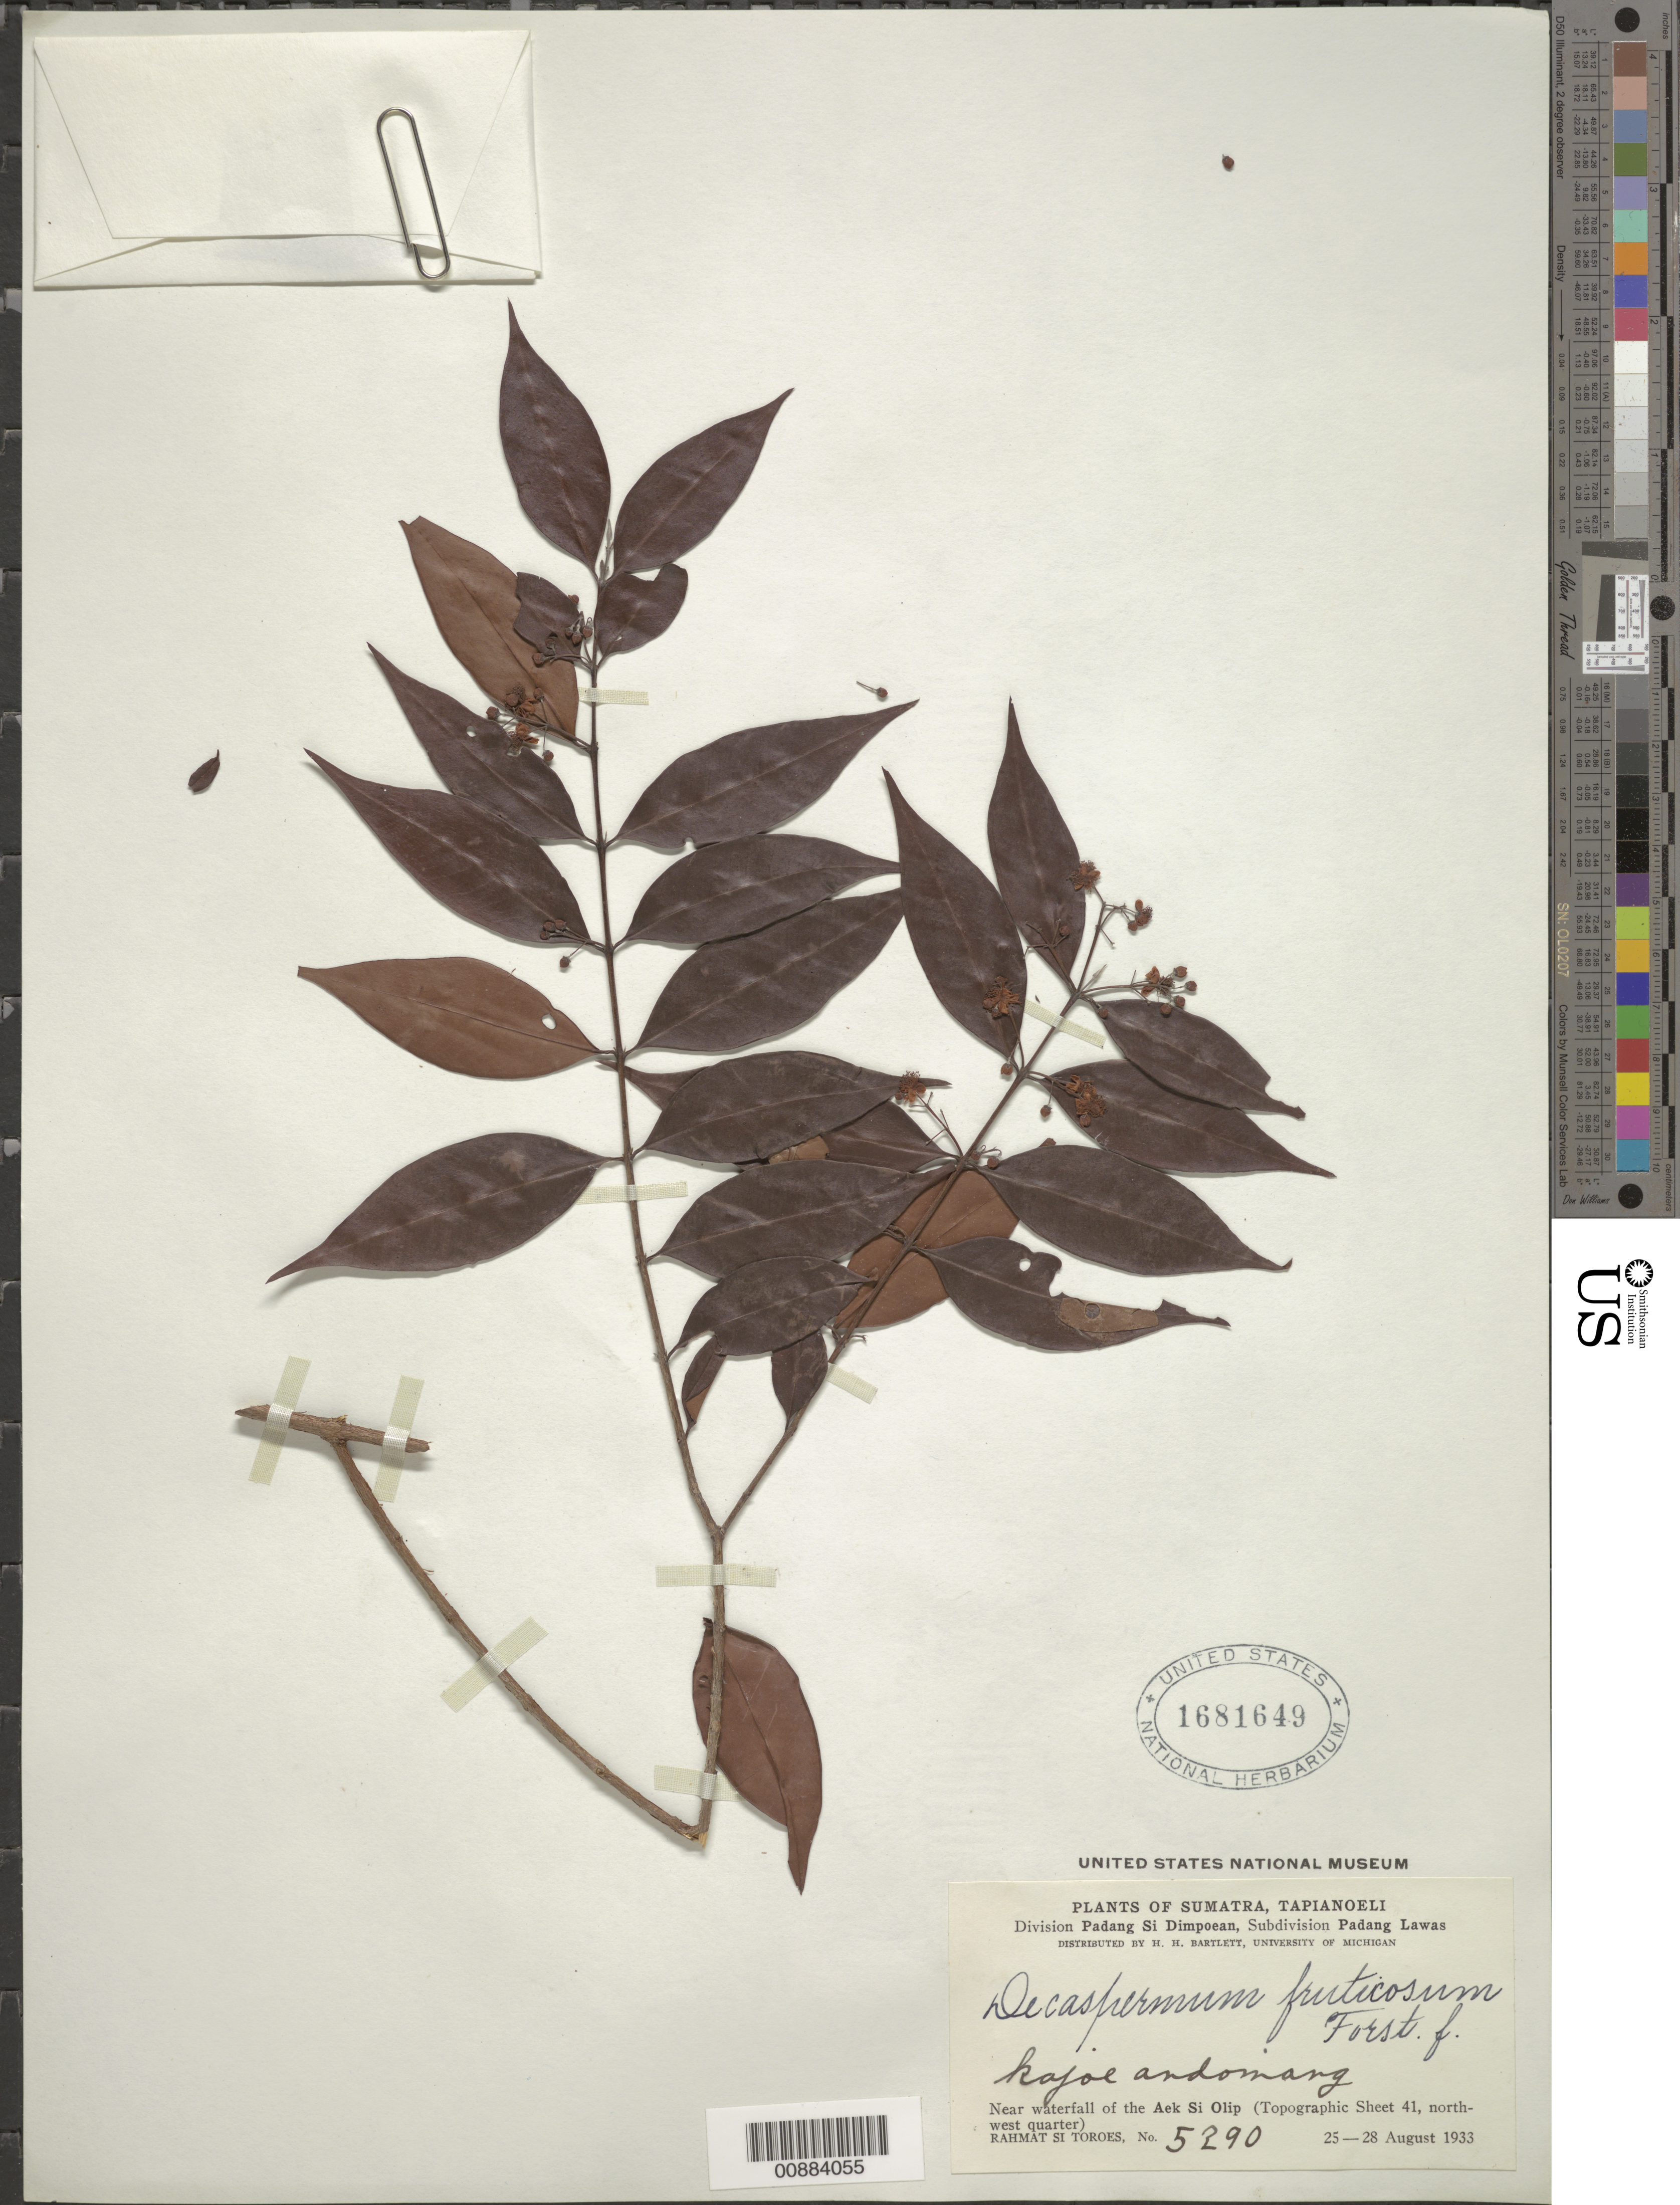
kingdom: Plantae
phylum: Tracheophyta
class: Magnoliopsida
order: Myrtales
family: Myrtaceae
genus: Decaspermum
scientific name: Decaspermum fruticosum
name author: J.R. Forst. & G. Forst.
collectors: Rahmat Si Boeea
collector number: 5290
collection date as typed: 25 Aug 1933 to 28 Aug 1933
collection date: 1933-08-25/1933-08-28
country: Indonesia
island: Sumatra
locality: Tapianoeli, div. Padang Si Dimpoean, Subdiv. Padang Lawas, near waterfall of the Aek Si Olip (Topographic Shet 41, NW quarter)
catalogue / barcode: US 1681649